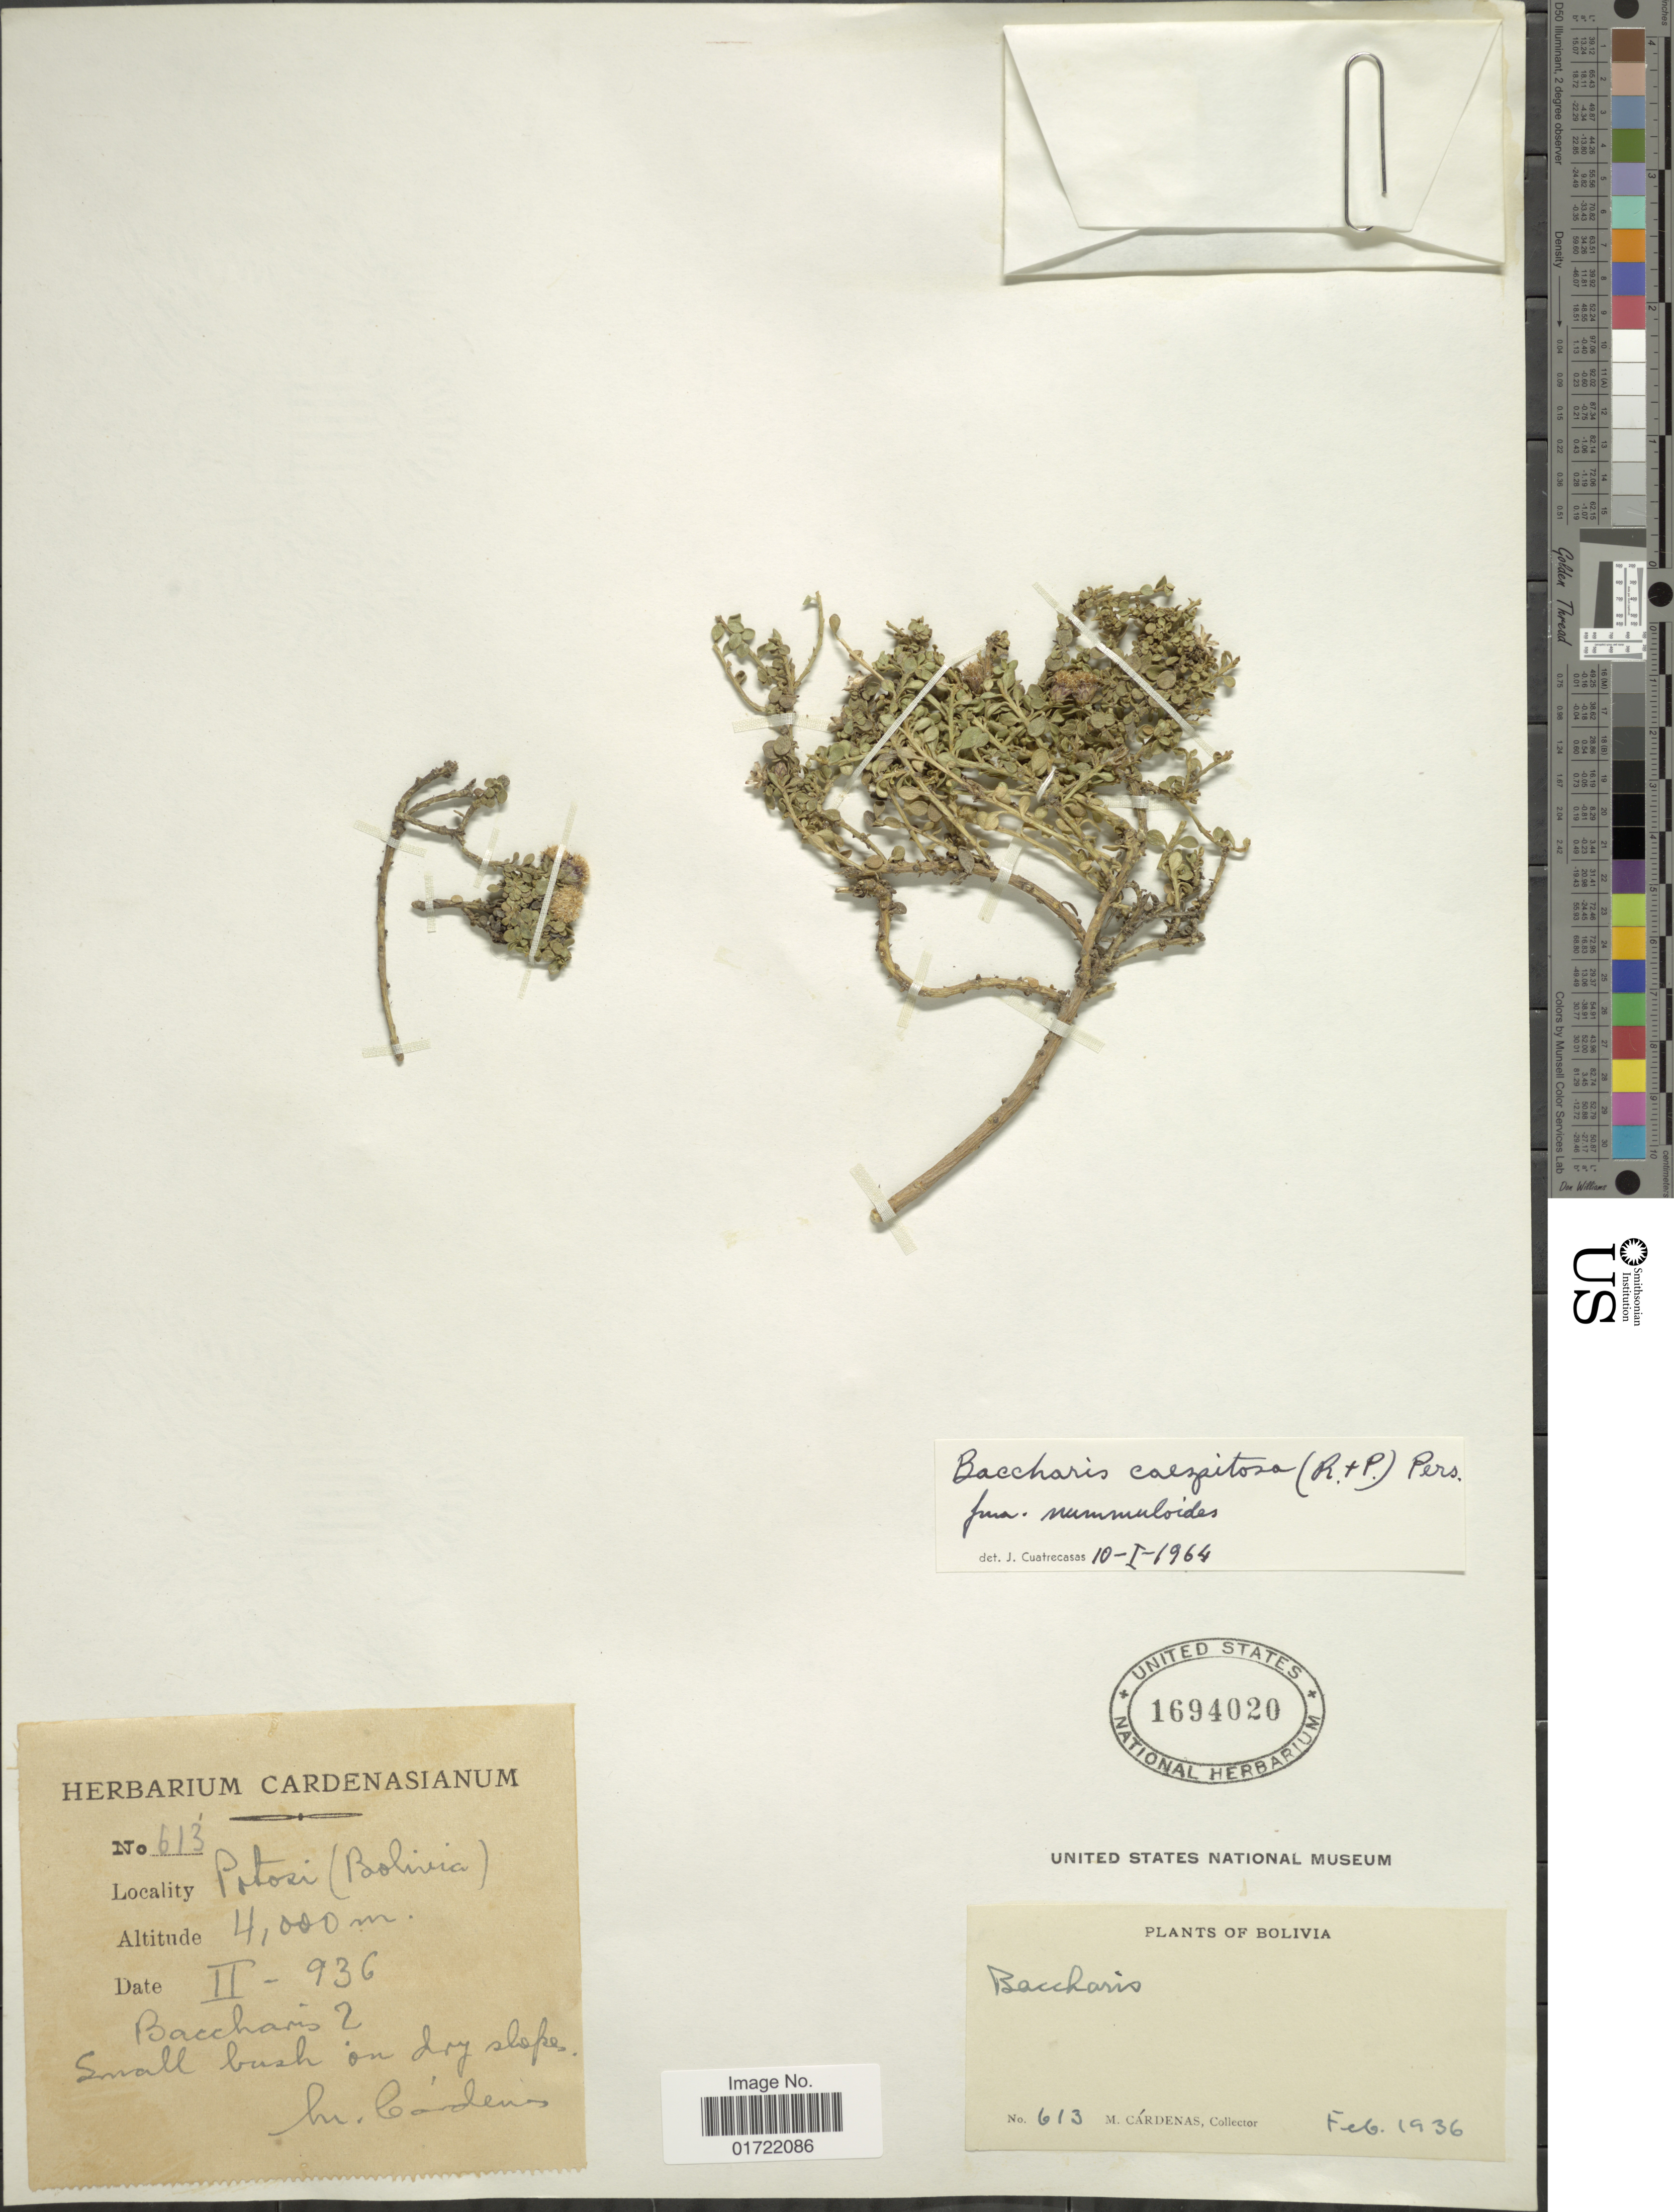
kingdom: Plantae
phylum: Tracheophyta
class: Magnoliopsida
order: Asterales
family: Asteraceae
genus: Baccharis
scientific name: Baccharis caespitosa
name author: (Ruiz & Pav.) Pers.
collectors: M. Cárdenas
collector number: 613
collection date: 1936-02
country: Bolivia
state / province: Potosi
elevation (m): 4000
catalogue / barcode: US 1694020